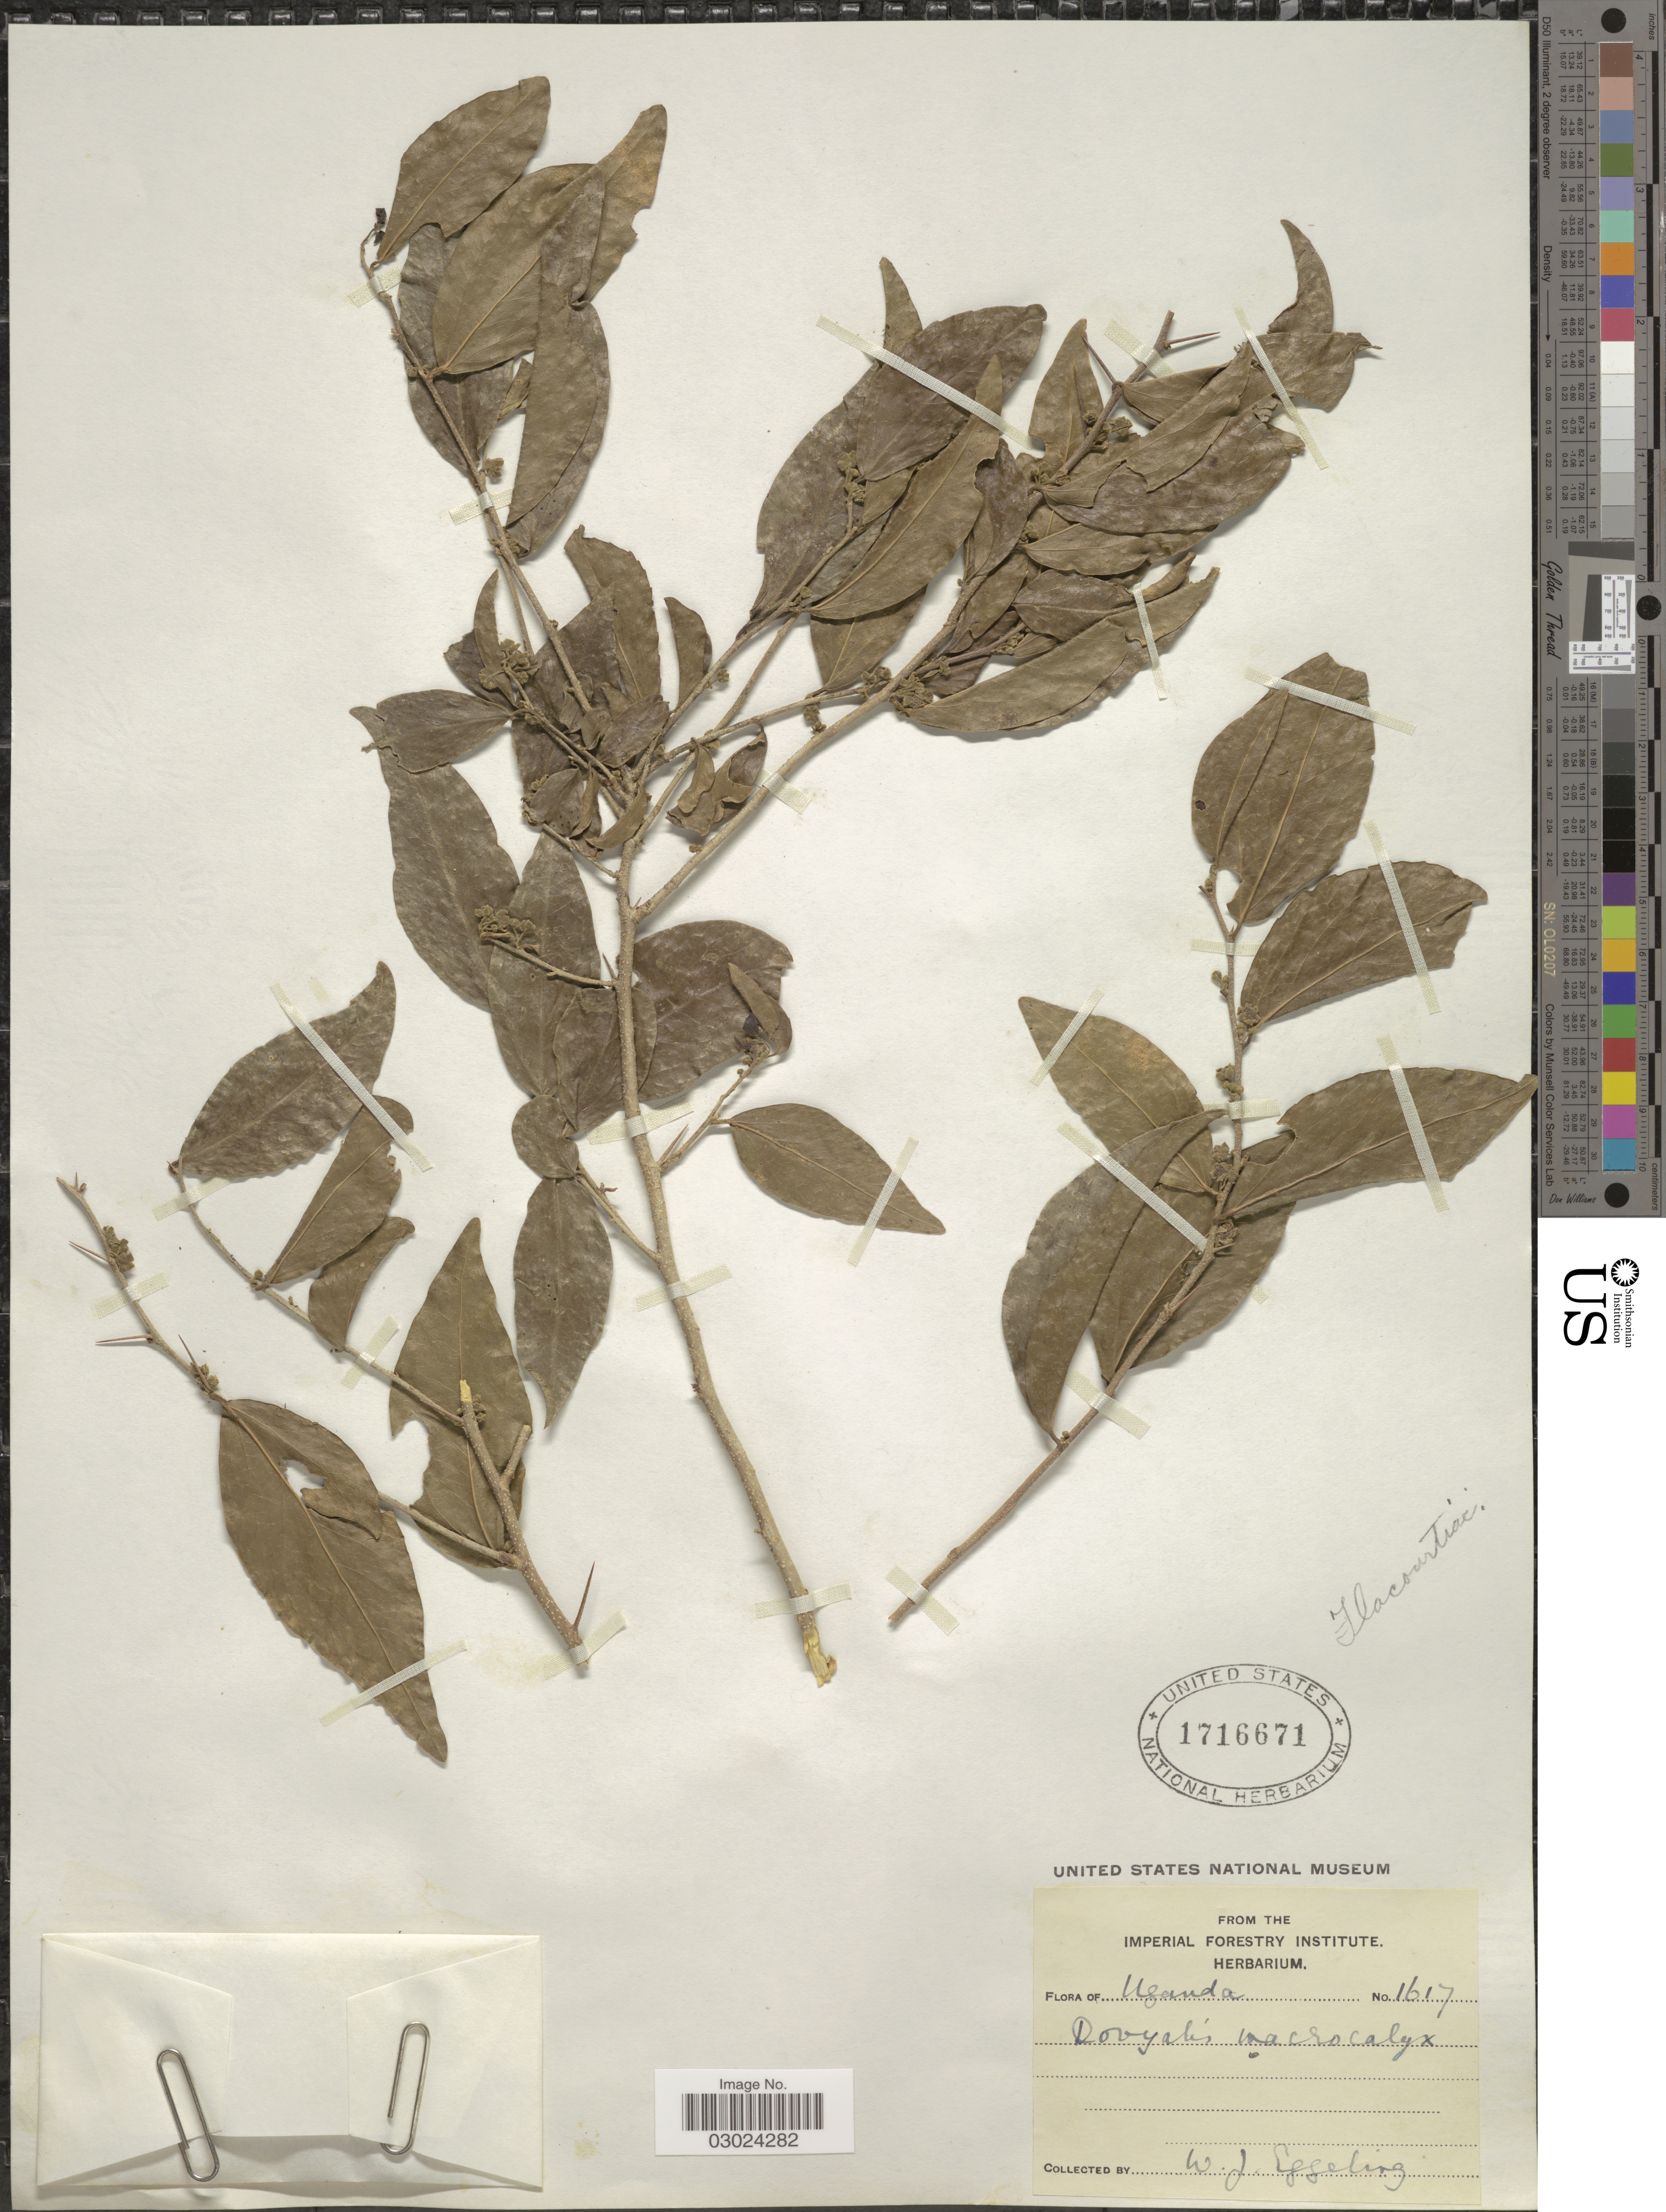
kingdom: Plantae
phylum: Tracheophyta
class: Magnoliopsida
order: Malpighiales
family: Salicaceae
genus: Dovyalis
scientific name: Dovyalis macrocalyx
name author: (Oliv.) Warb.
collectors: W. Eggeling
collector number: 1617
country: Uganda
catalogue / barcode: US 1716671